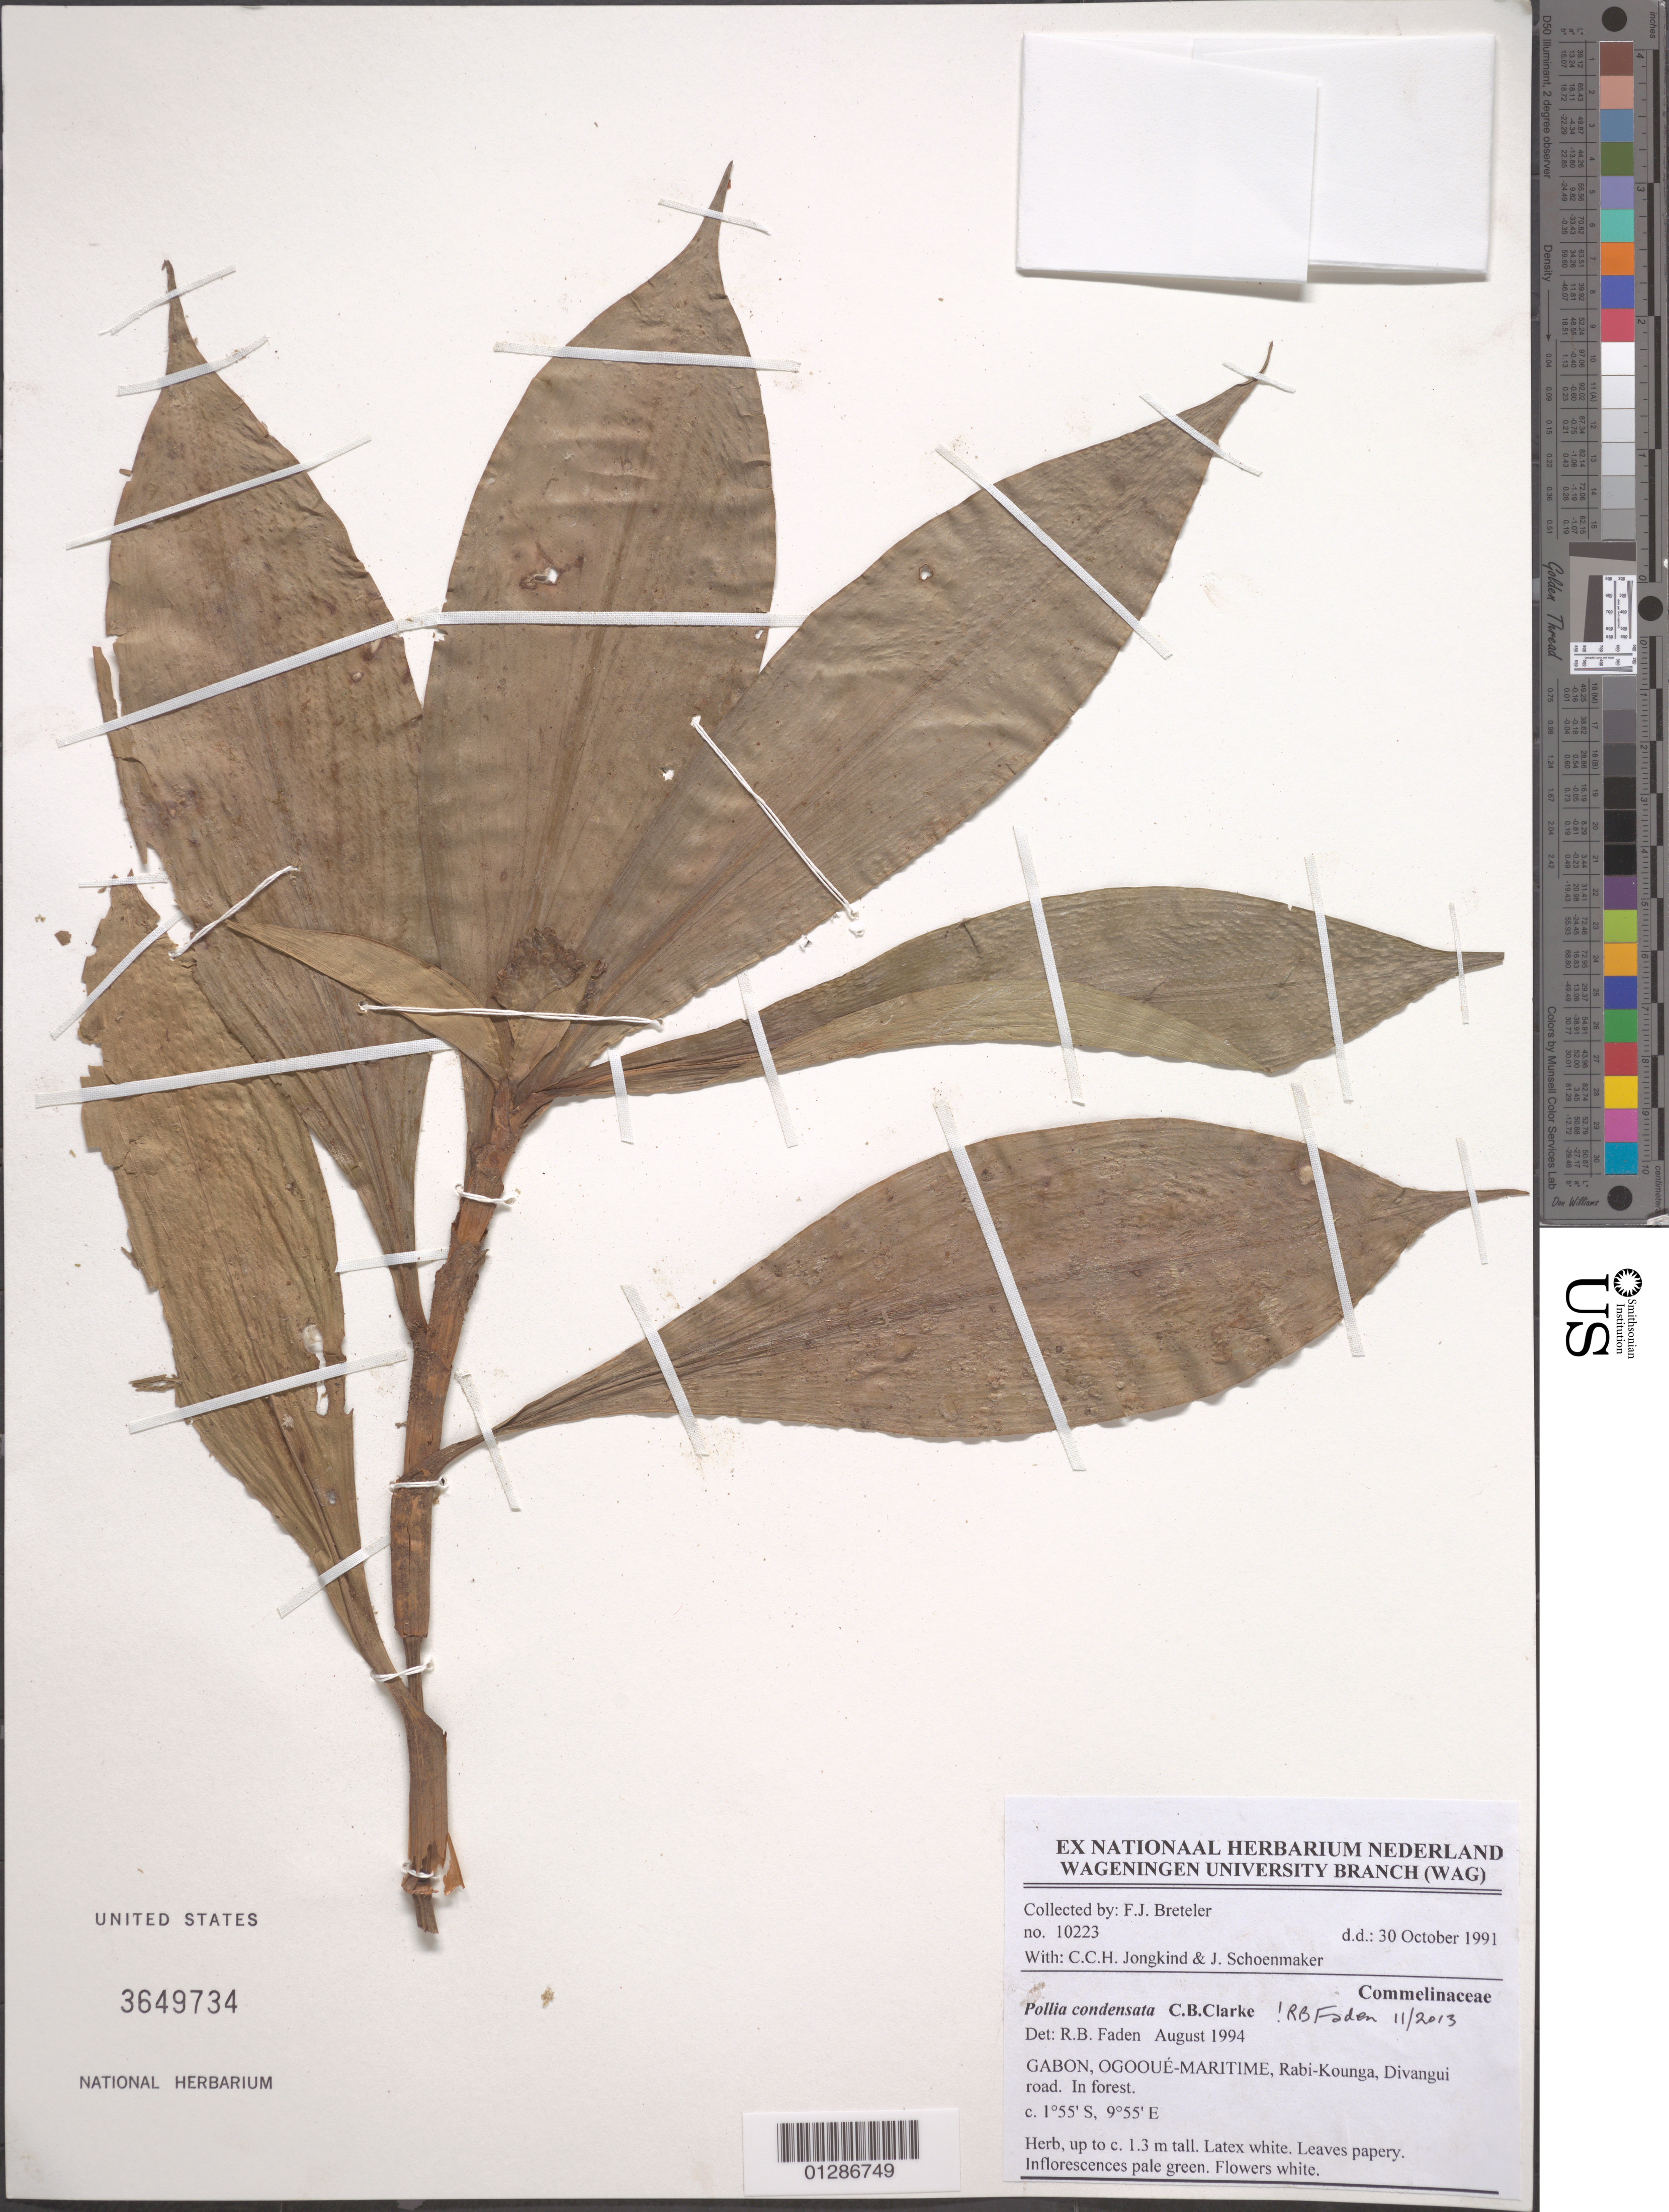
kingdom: Plantae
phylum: Tracheophyta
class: Liliopsida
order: Commelinales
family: Commelinaceae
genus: Pollia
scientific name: Pollia condensata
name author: C.B. Clarke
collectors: F. J. Breteler, C. C. Jongkind & J. Schoenmaker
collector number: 10223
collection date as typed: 30 Oct 1991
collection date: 1991-10-30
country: Gabon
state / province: Ogooué-Maritime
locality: Rabi-Kounga. Divangui road.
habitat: Herb.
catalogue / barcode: US 3649734